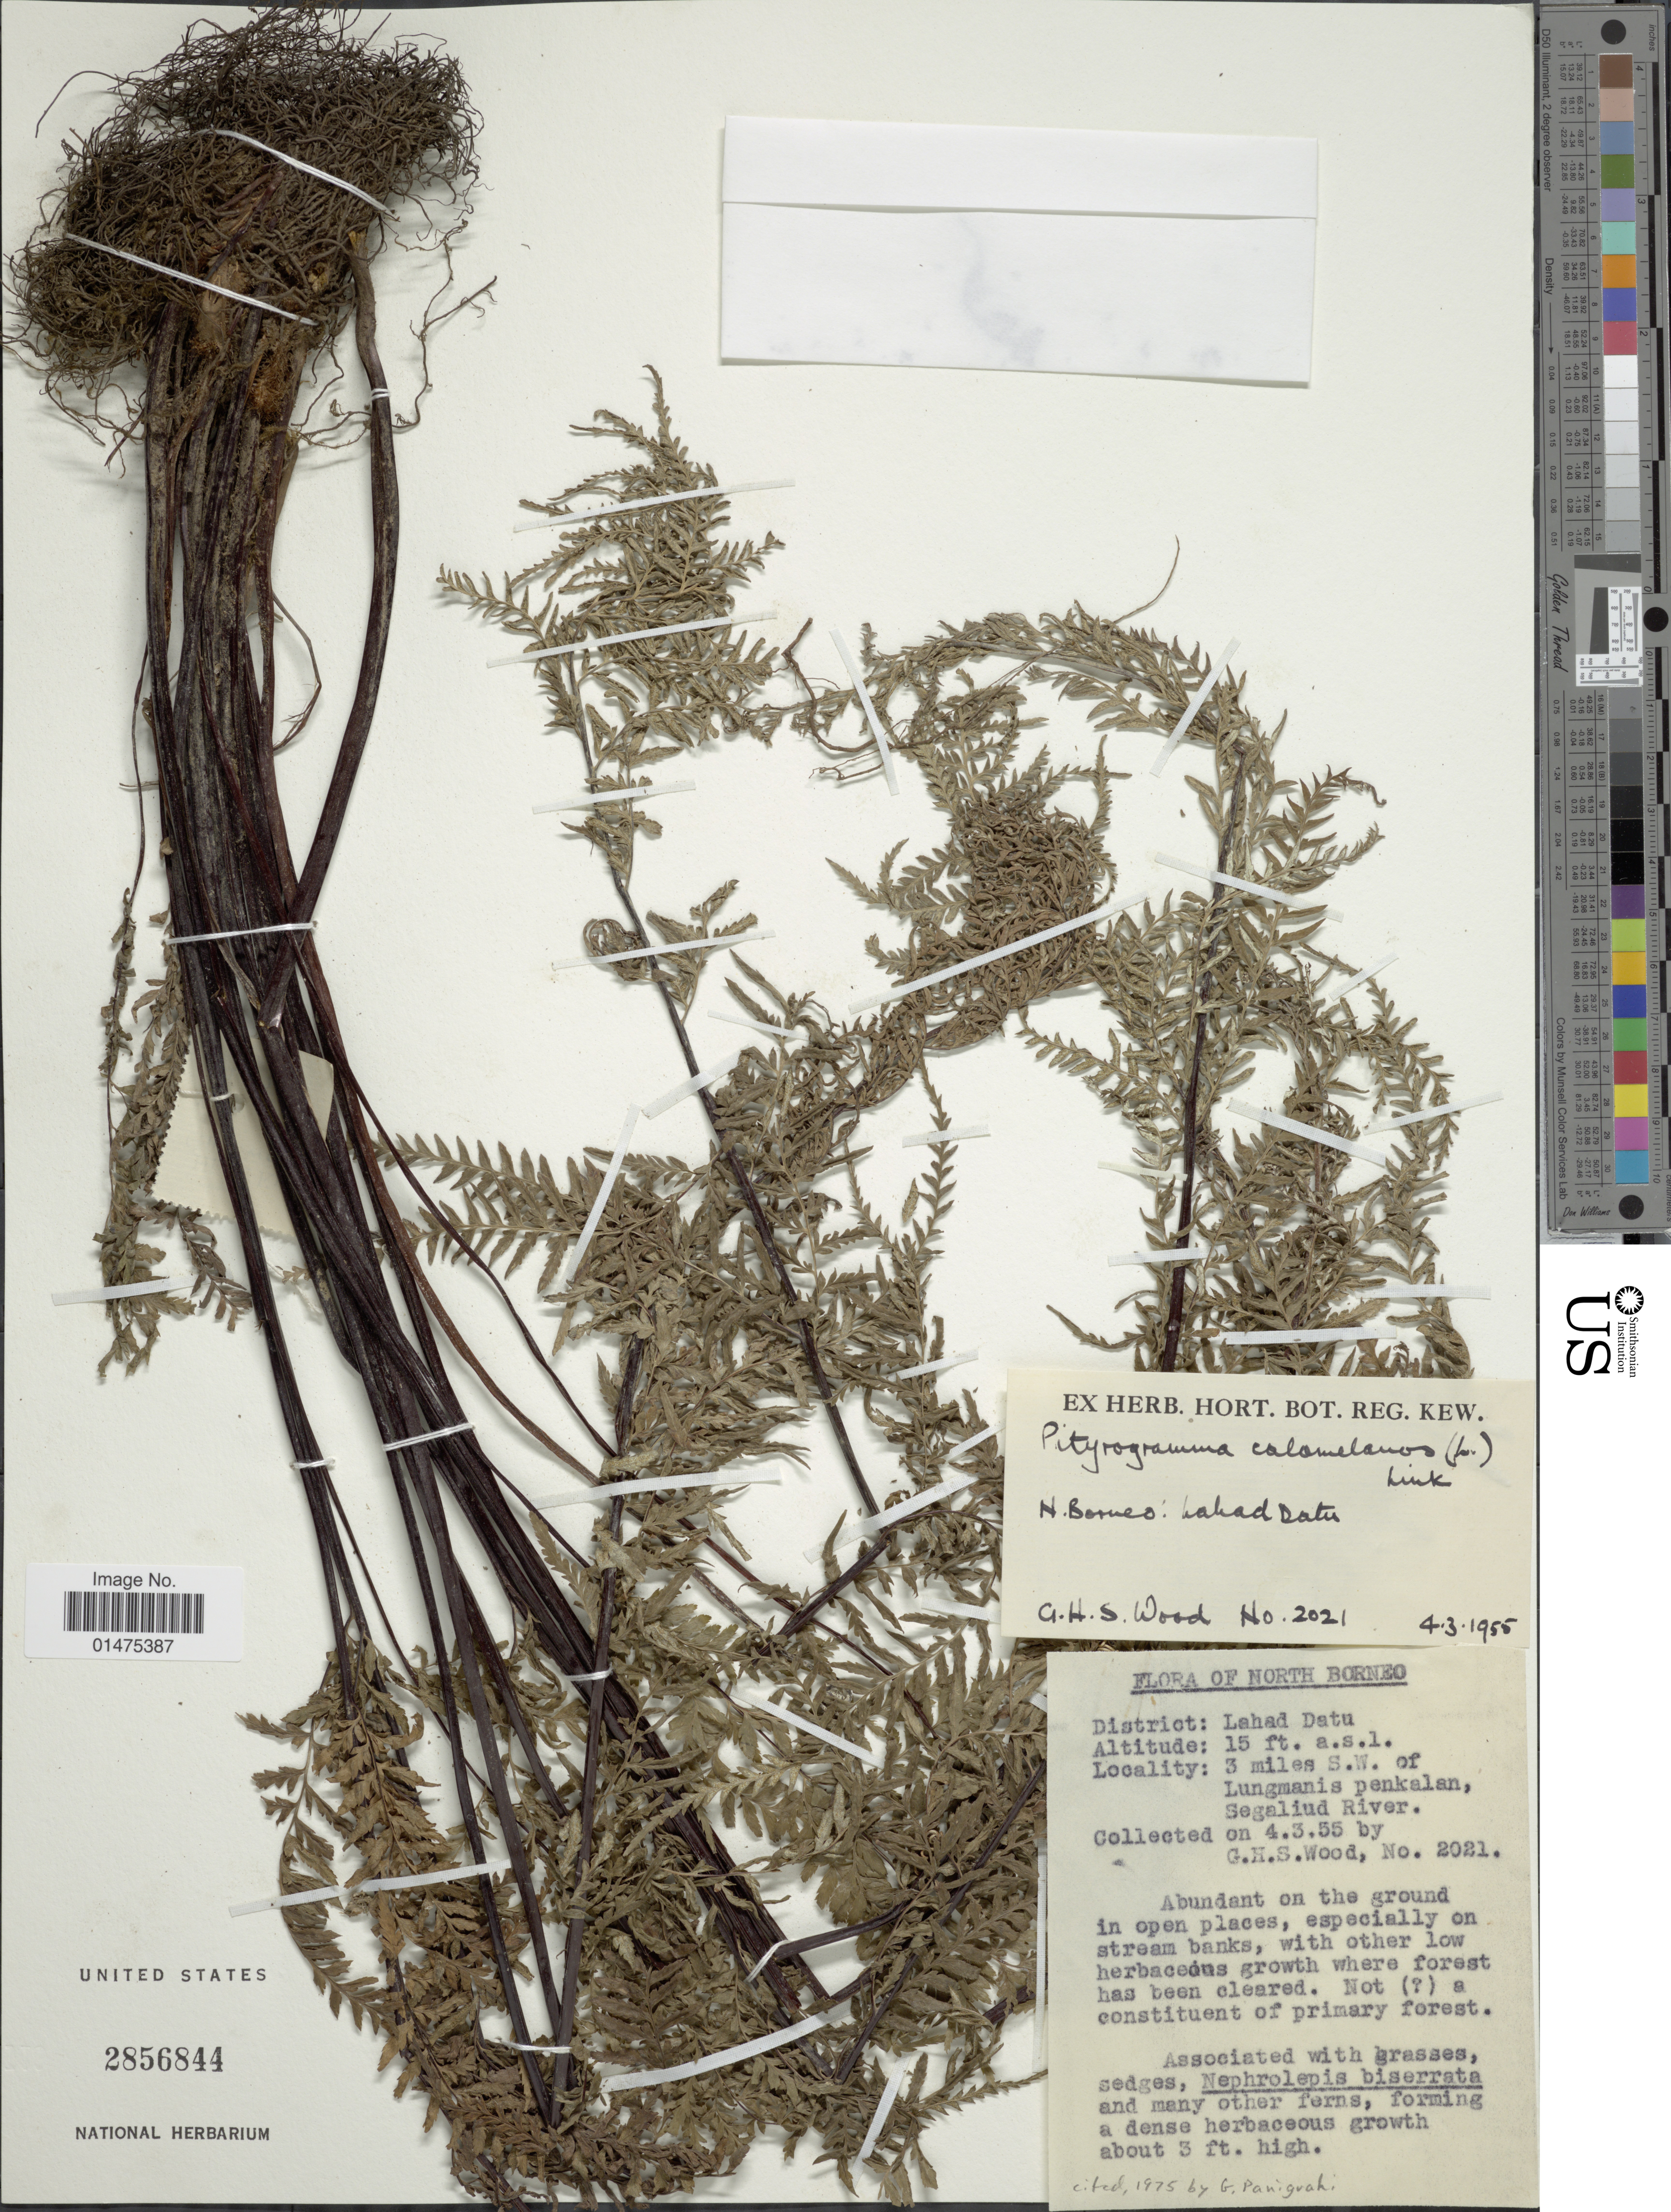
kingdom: Plantae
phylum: Tracheophyta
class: Polypodiopsida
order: Polypodiales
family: Pteridaceae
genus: Pityrogramma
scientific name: Pityrogramma calomelanos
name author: (L.) Link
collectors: G. Wood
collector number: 2021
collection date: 1955-03-04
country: Malaysia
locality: North Borneo, Lahad Datu, 3 miles S.W. of Lungmanis Penkalen, Segaliud River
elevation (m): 5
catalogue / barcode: US 2856844